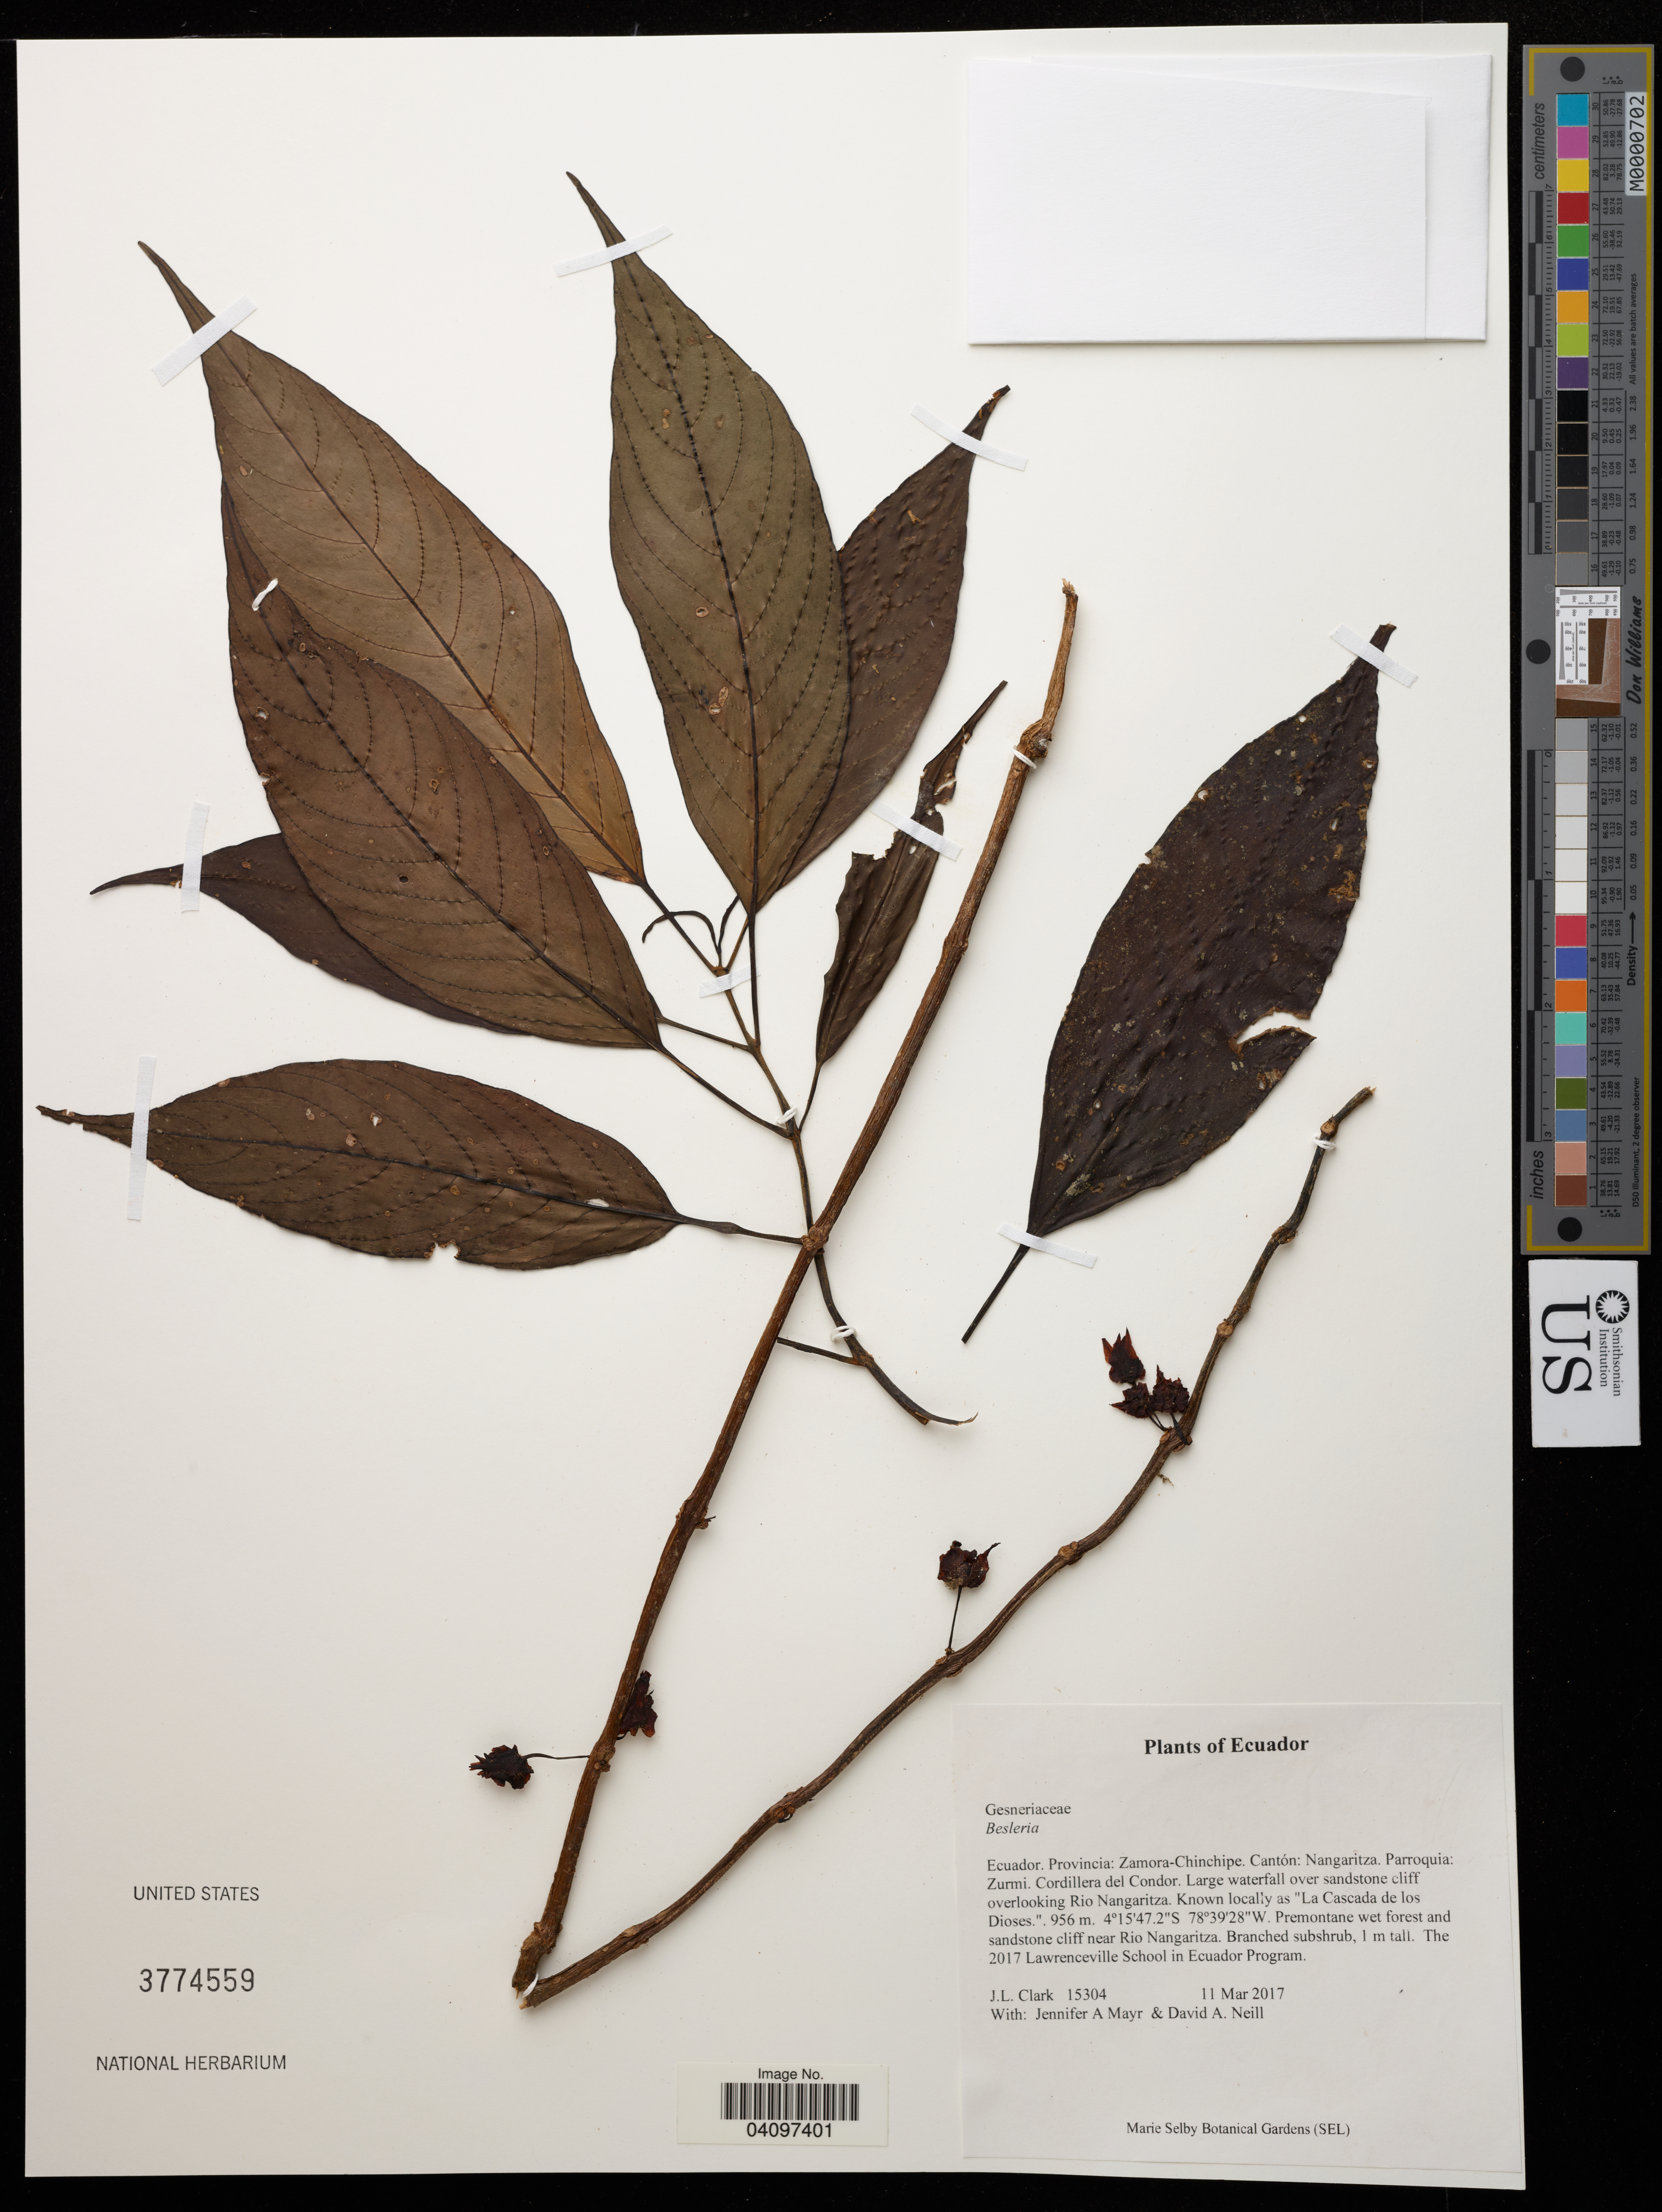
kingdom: Plantae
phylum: Tracheophyta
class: Magnoliopsida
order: Lamiales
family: Gesneriaceae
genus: Besleria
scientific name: Besleria sp.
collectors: J. Clark, J. Mayr & D. A. Neill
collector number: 15304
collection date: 2017-03-11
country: Ecuador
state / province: Zamora-Chinchipe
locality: Cantón: Nangaritza. Parroquia: Zurmi. Cordillera del Condor. Large waterfall over sandstone cliff overlooking Rio Nangaritza. Known locally as "La Cascada de los Dioses.".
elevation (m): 956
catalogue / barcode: US 3774559